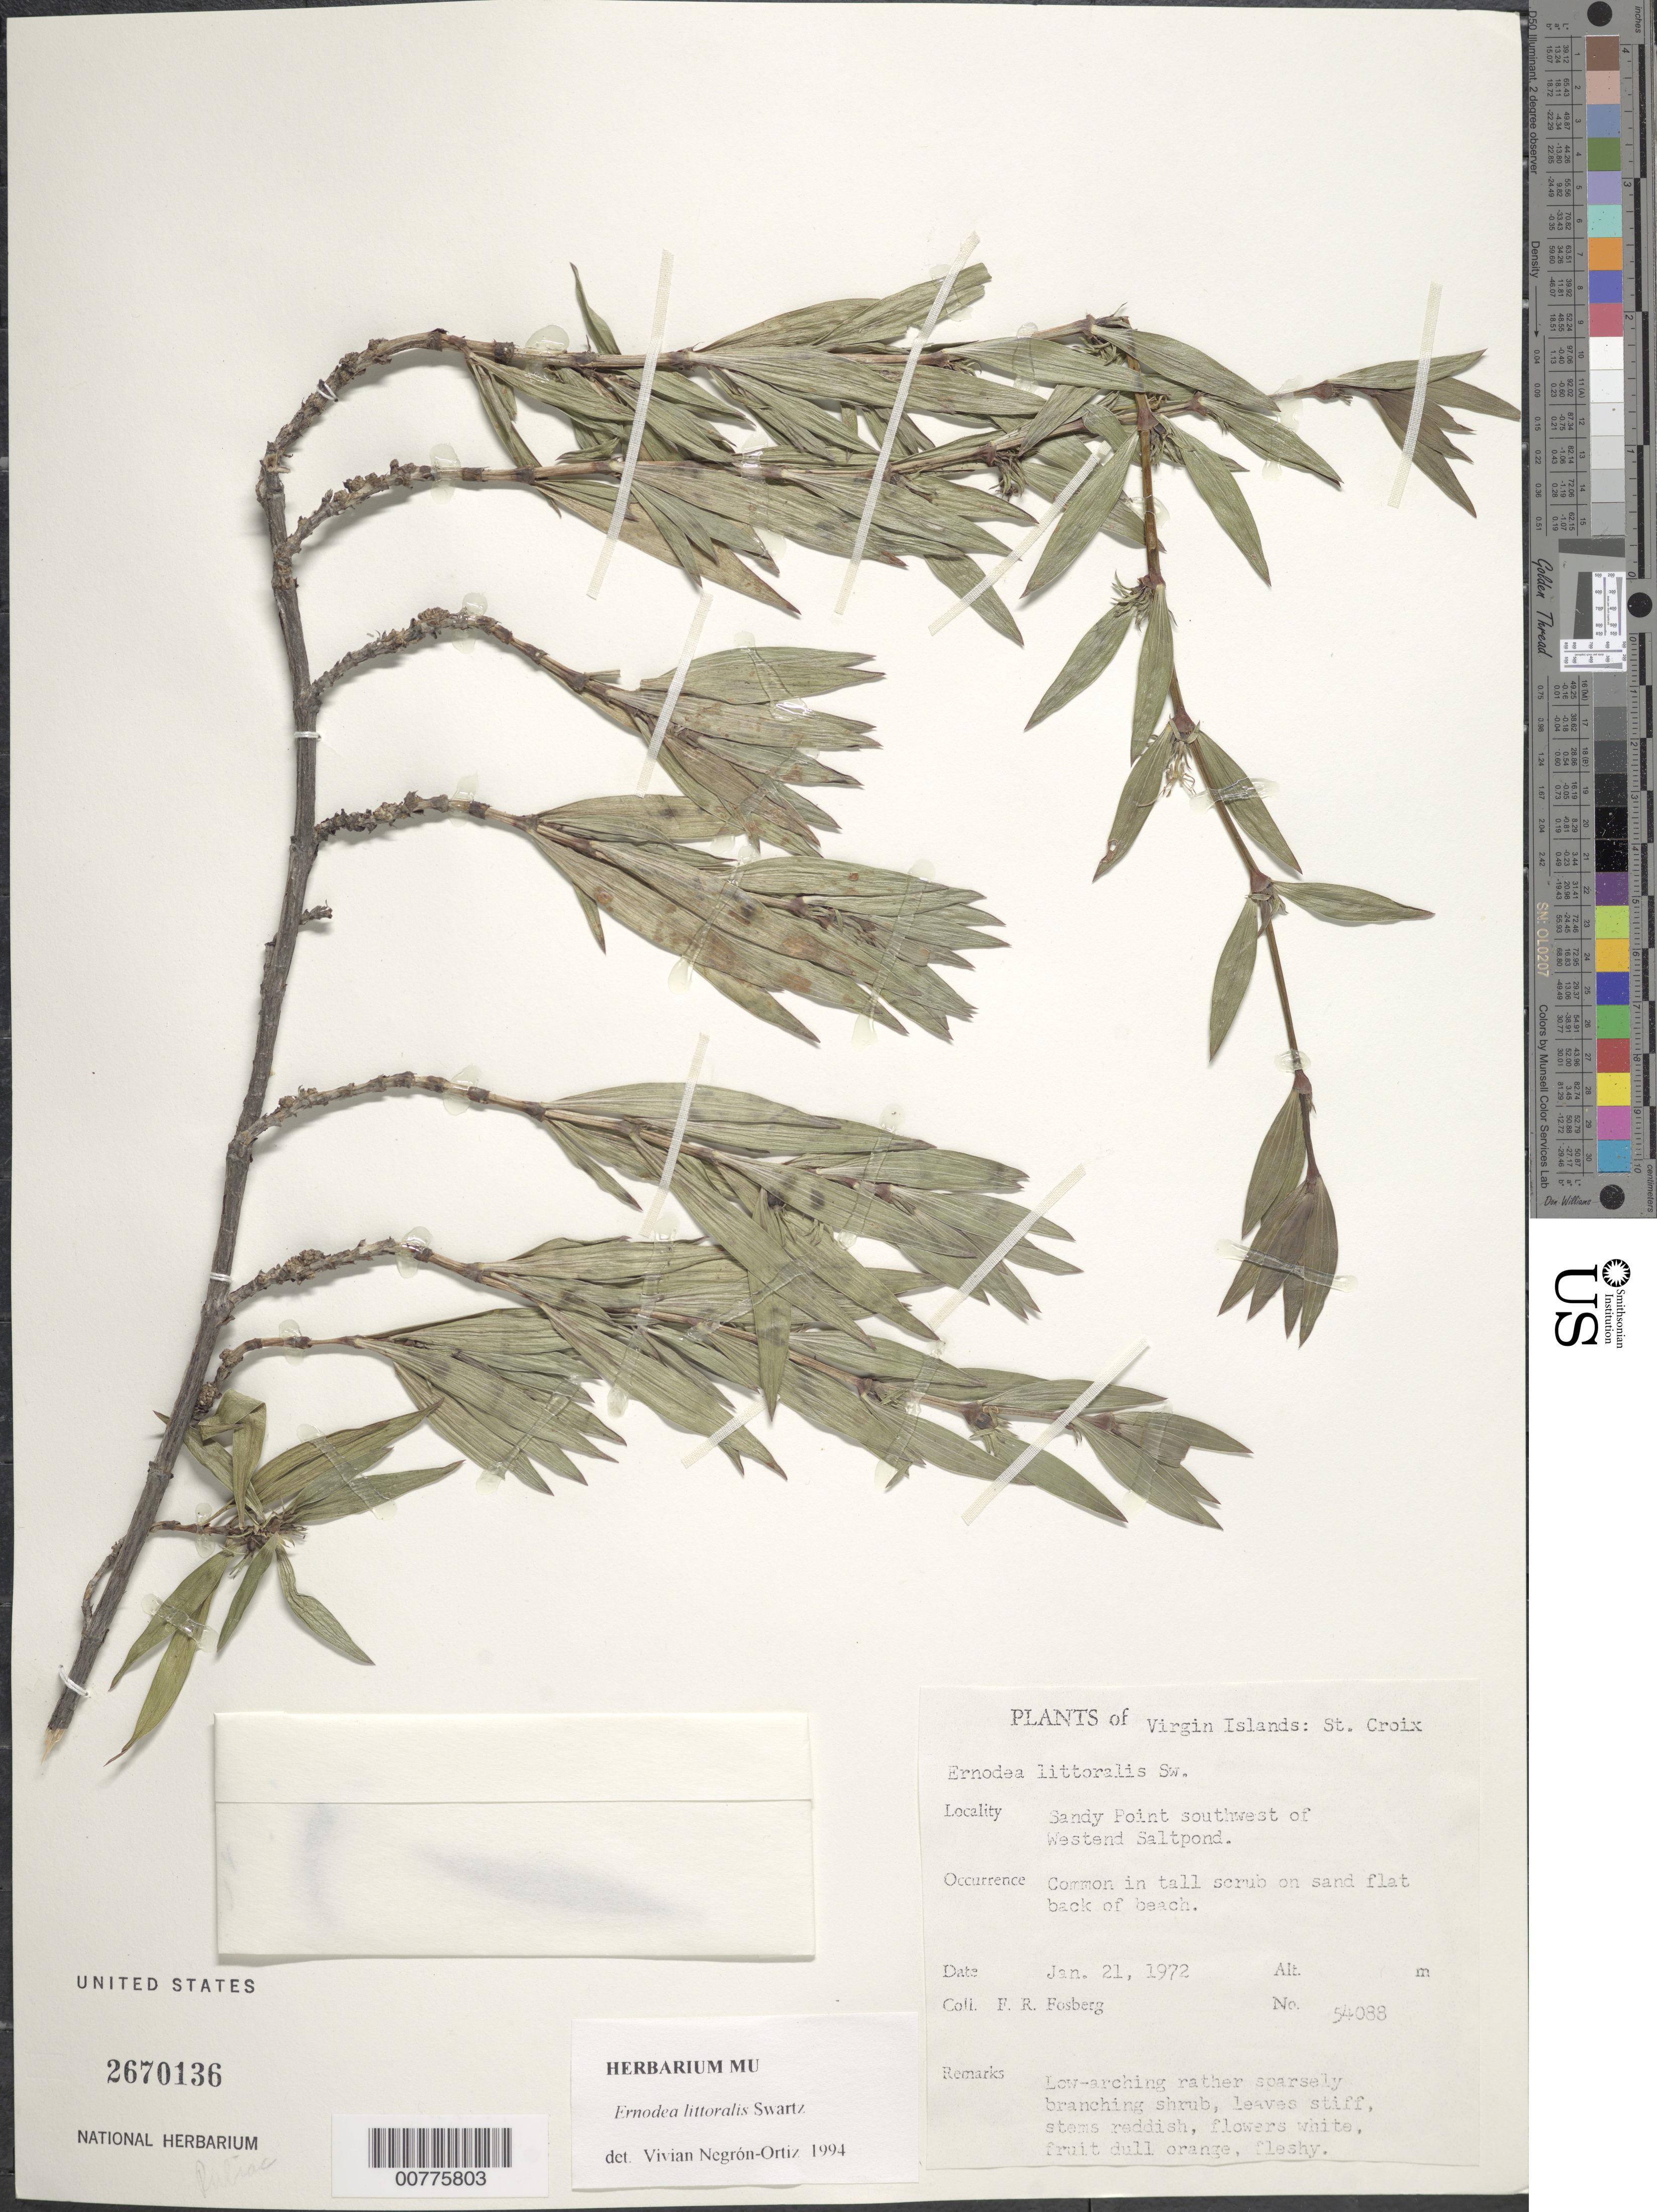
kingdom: Plantae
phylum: Tracheophyta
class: Magnoliopsida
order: Gentianales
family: Rubiaceae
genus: Ernodea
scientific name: Ernodea littoralis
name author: Sw.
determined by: Negrón-Ortiz, V.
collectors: F. R. Fosberg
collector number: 54088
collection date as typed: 21 Jan 1972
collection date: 1972-01-21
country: U.S. Virgin Islands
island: St. Croix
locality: Sandy Point, SW of Saltpond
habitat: Common in tall scrub on sand flat back of beach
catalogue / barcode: US 2670136